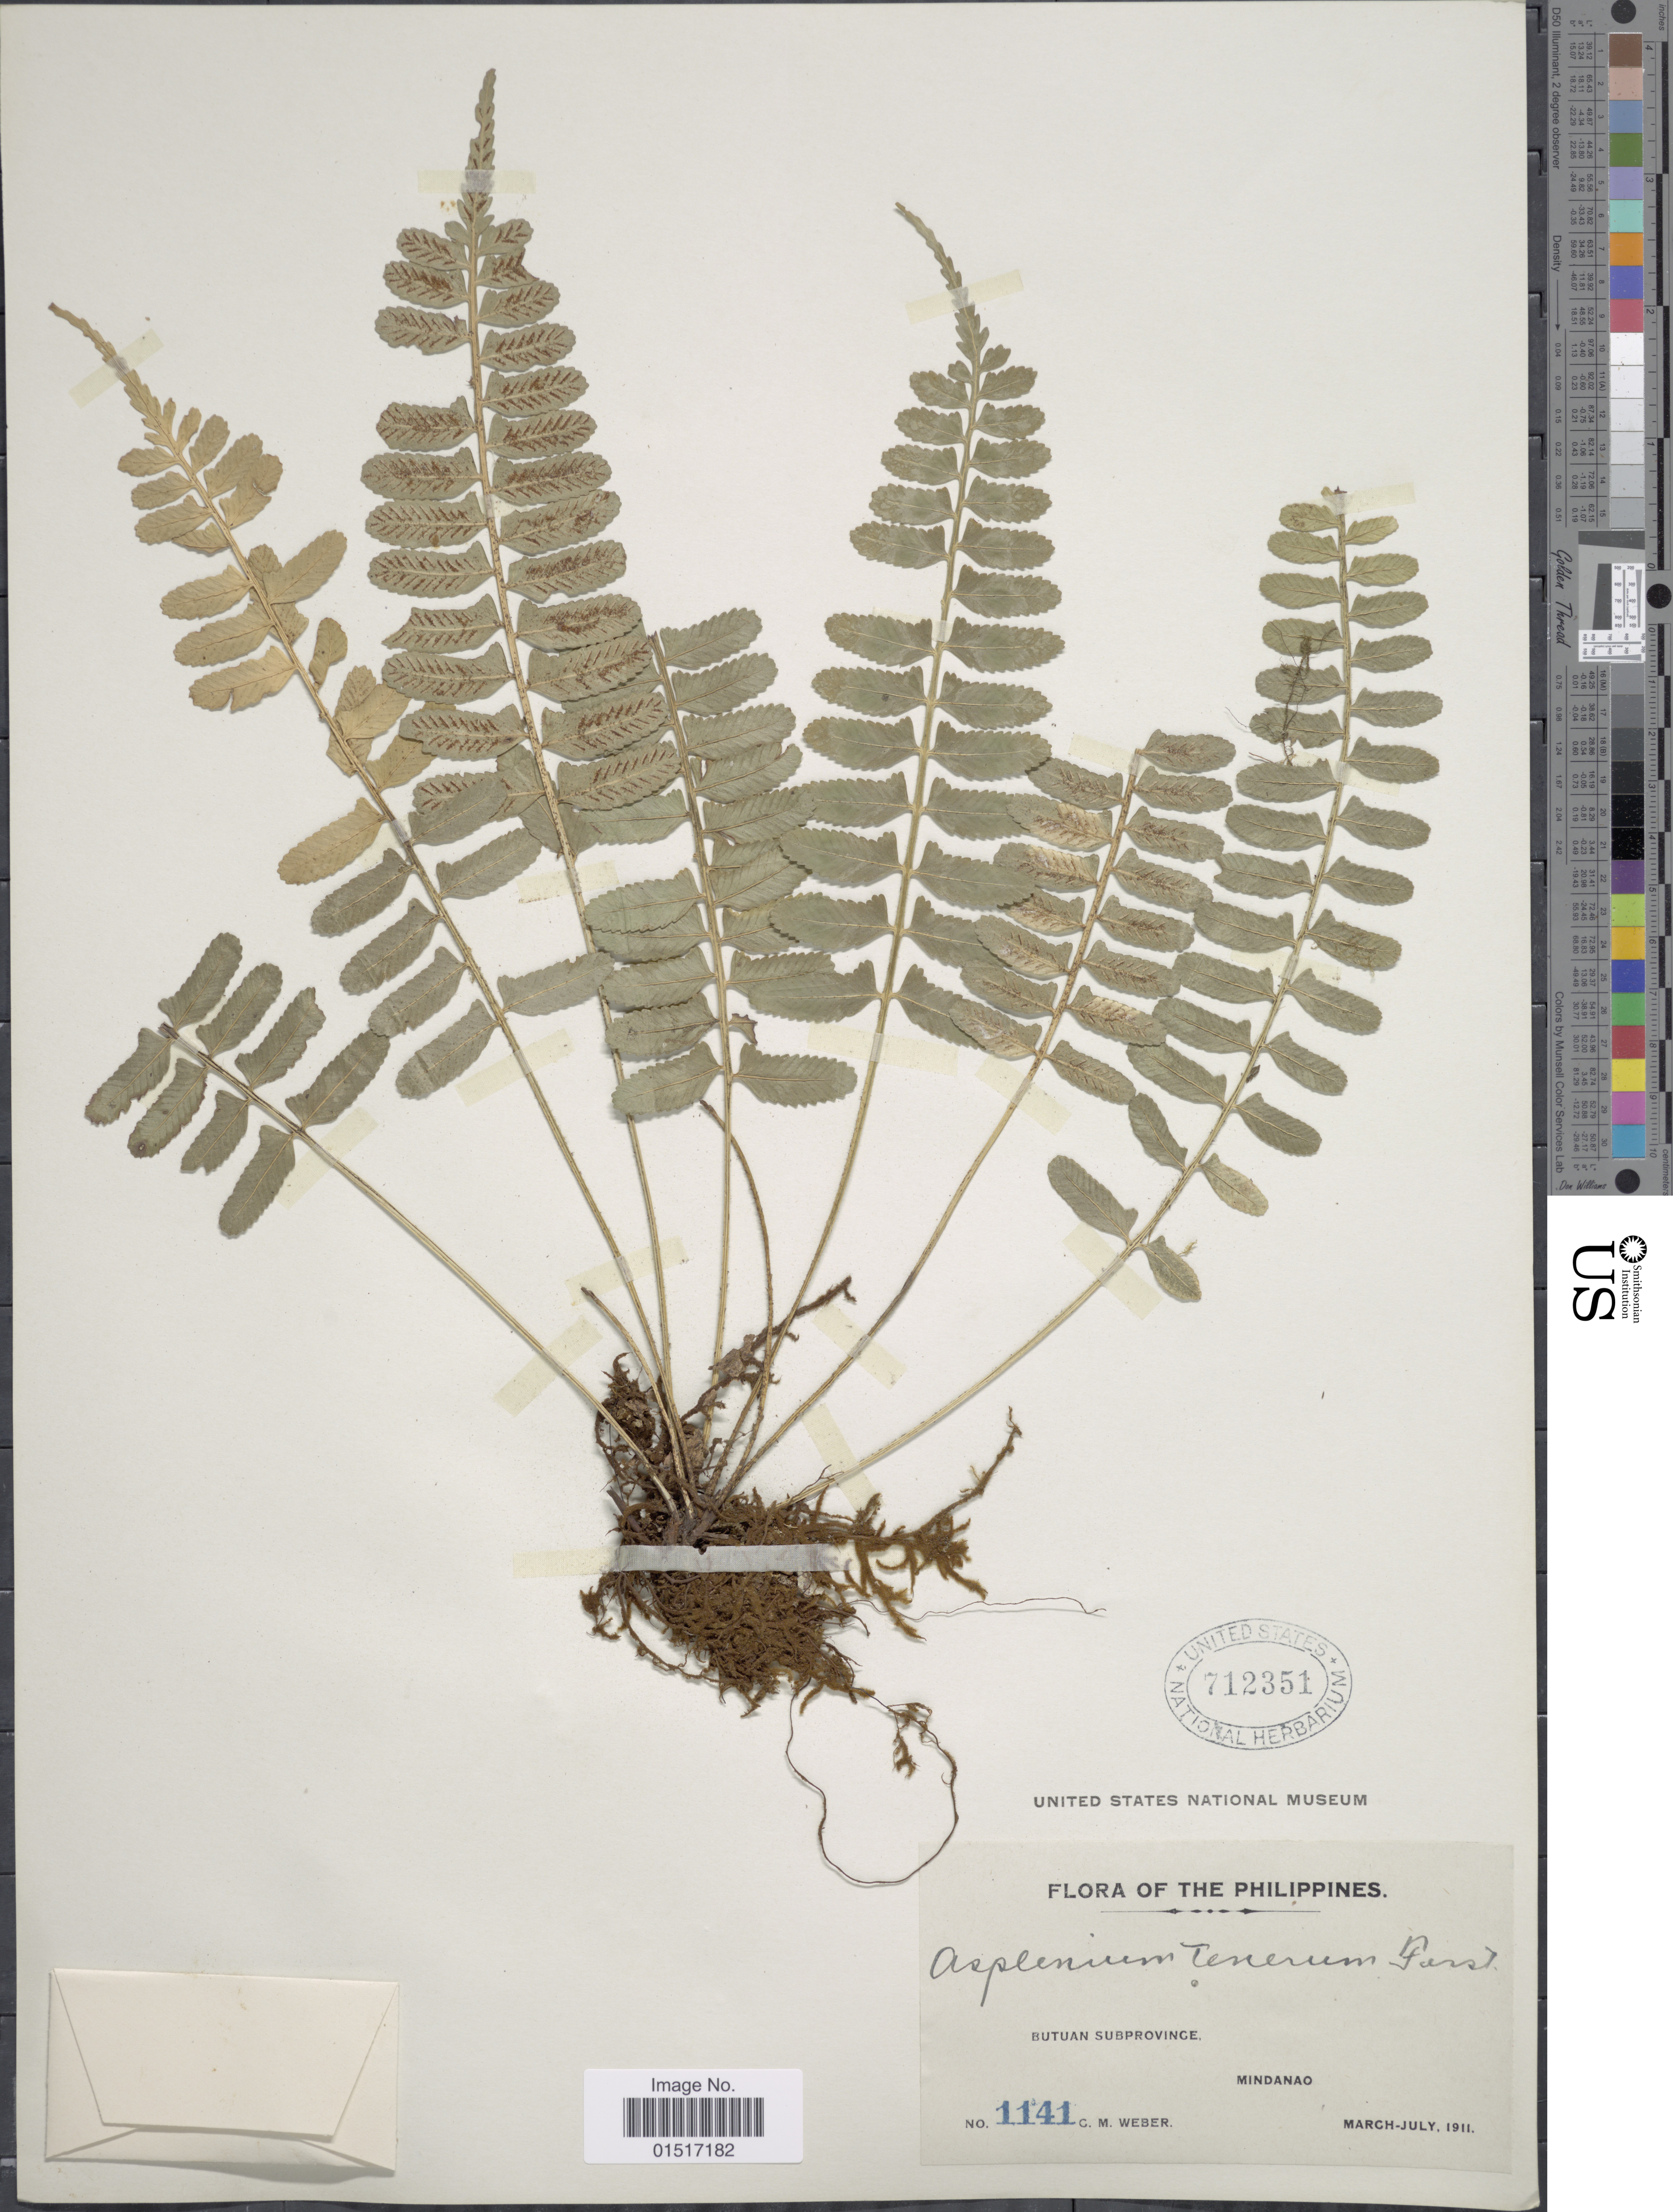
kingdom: Plantae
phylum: Tracheophyta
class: Polypodiopsida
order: Polypodiales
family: Aspleniaceae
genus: Asplenium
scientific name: Asplenium tenerum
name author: G. Forst.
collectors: C. M. Weber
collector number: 1141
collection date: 1911-03/1911-07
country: Philippines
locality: Butuan Subprovince. Mindanao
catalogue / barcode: US 712351